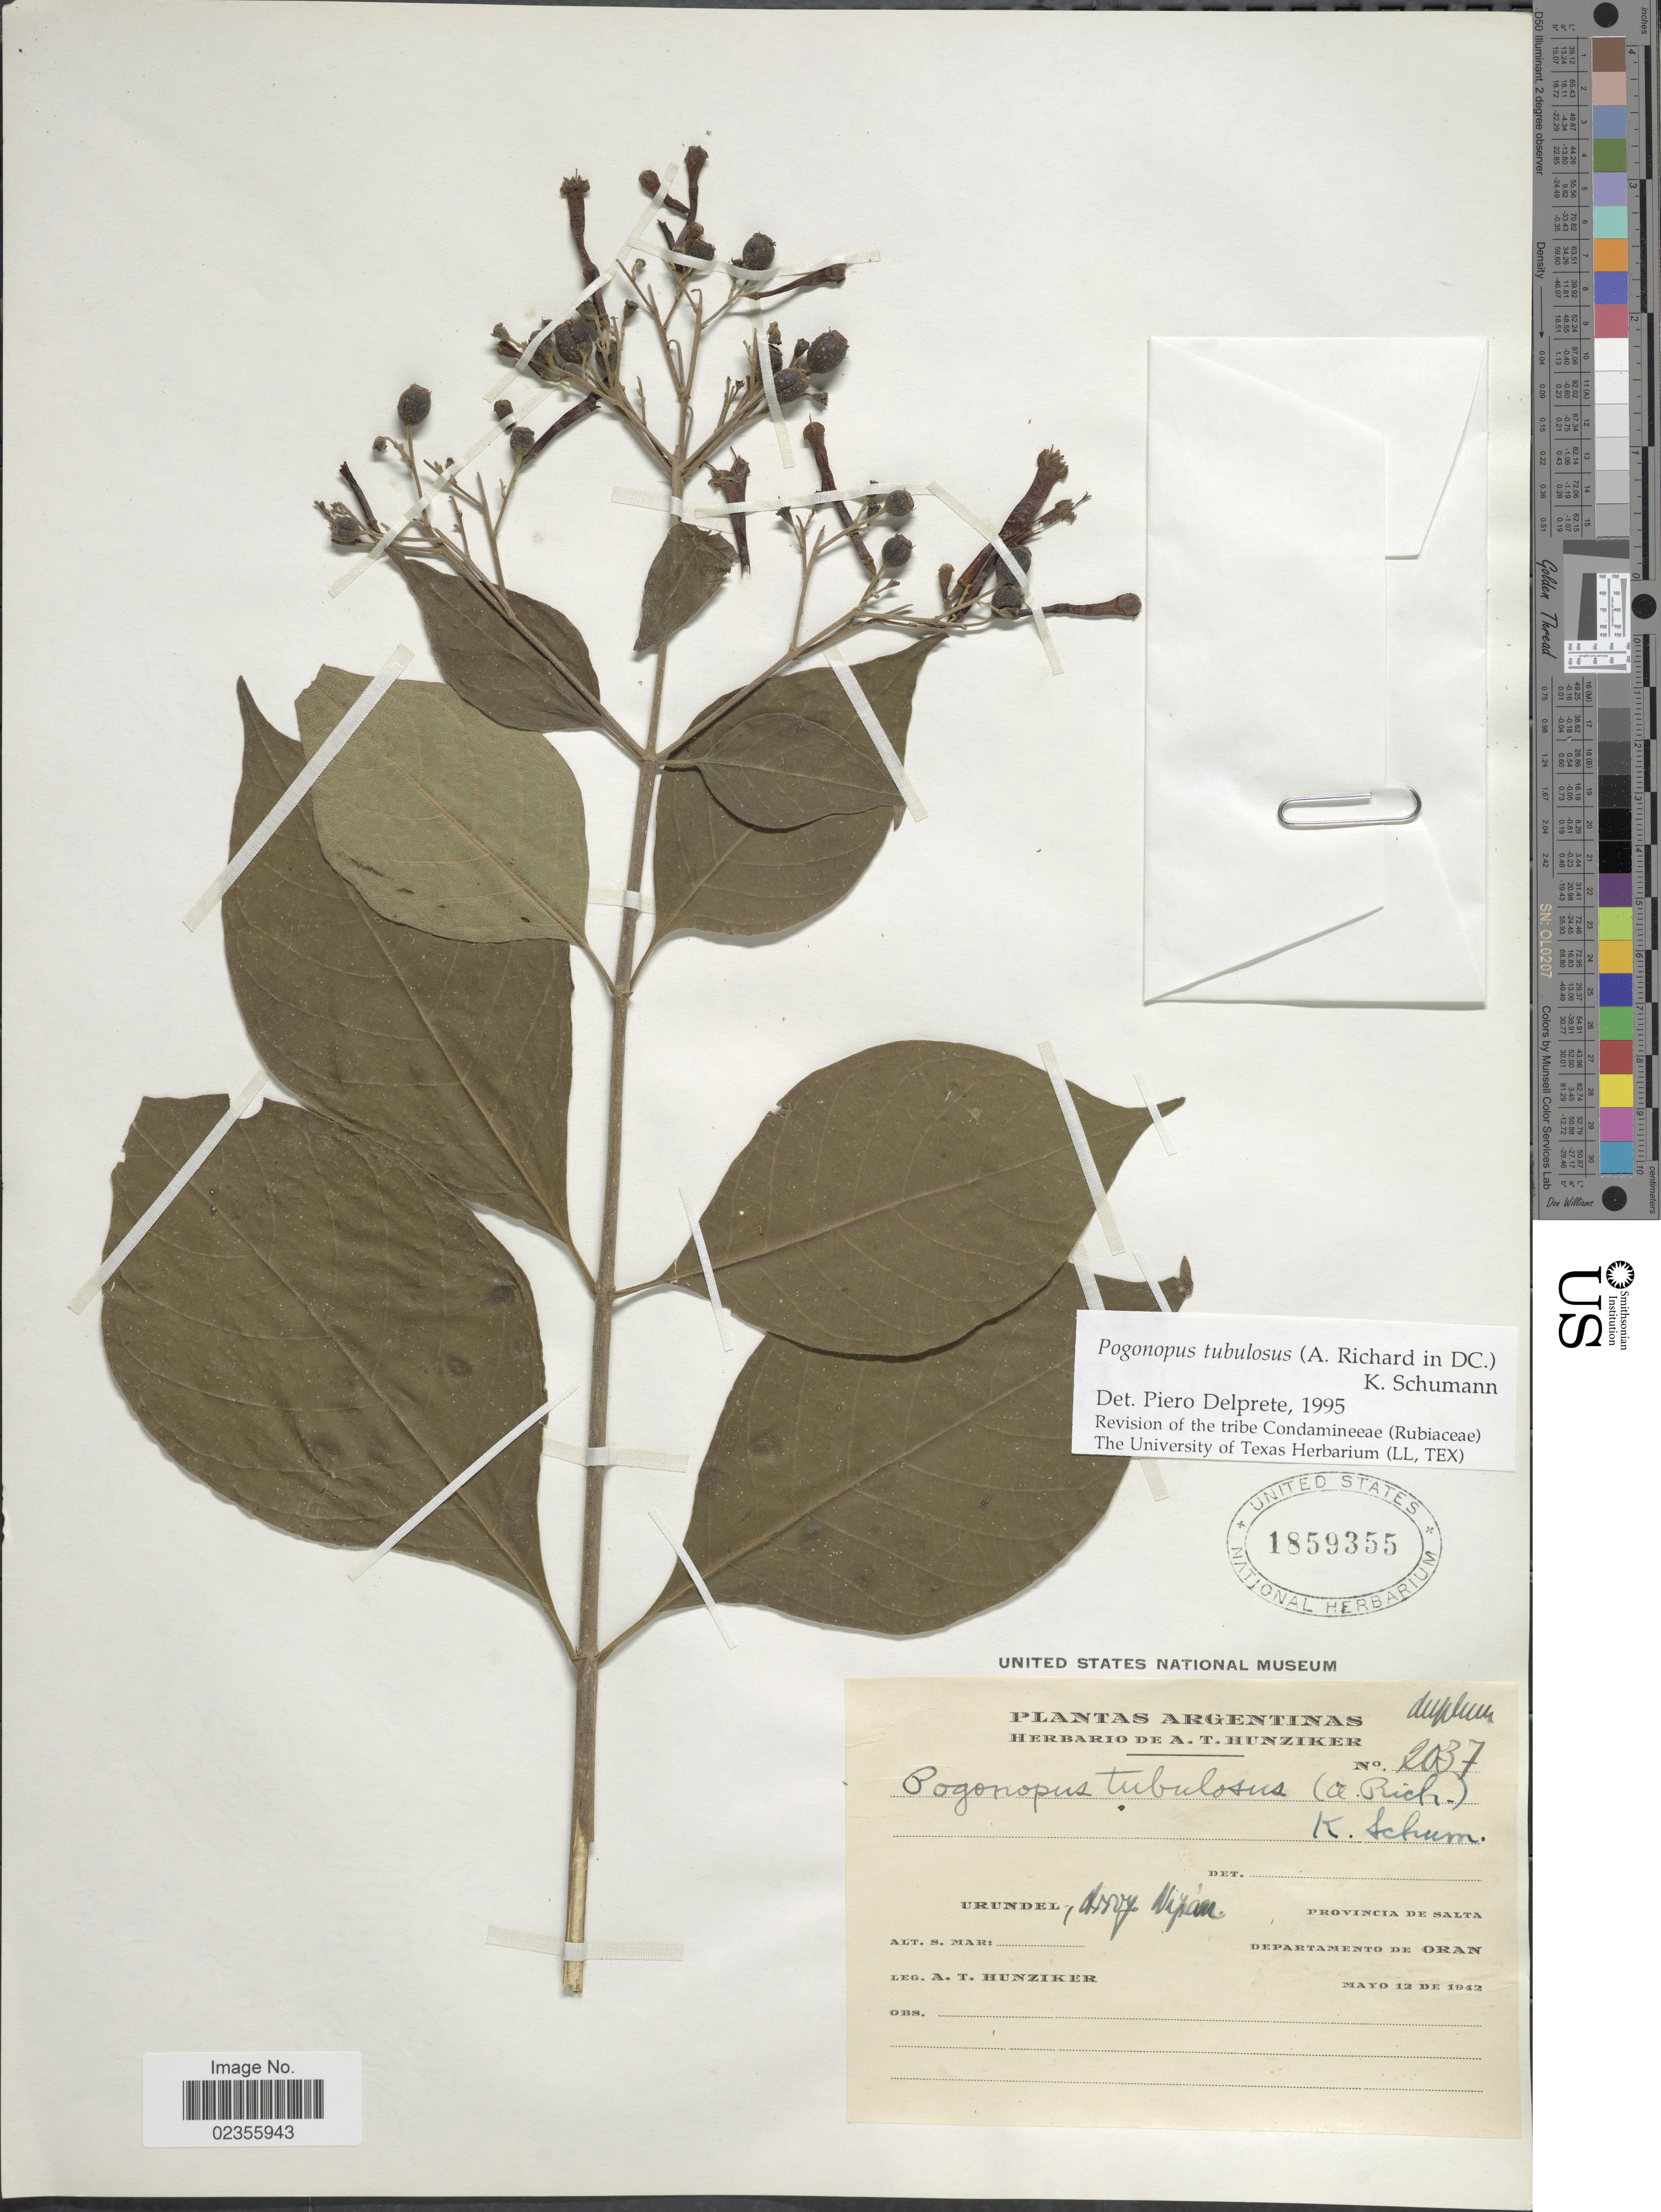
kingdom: Plantae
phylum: Tracheophyta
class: Magnoliopsida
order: Gentianales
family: Rubiaceae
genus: Pogonopus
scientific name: Pogonopus tubulosus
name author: (A. Rich. in DC.) K. Schum.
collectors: A. T. Hunziker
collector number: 2037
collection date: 1942-05-12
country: Argentina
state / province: Salta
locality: Urundel, Arroyo Nipan. Provincia de Salta. Departamento de Oran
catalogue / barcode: US 1859355